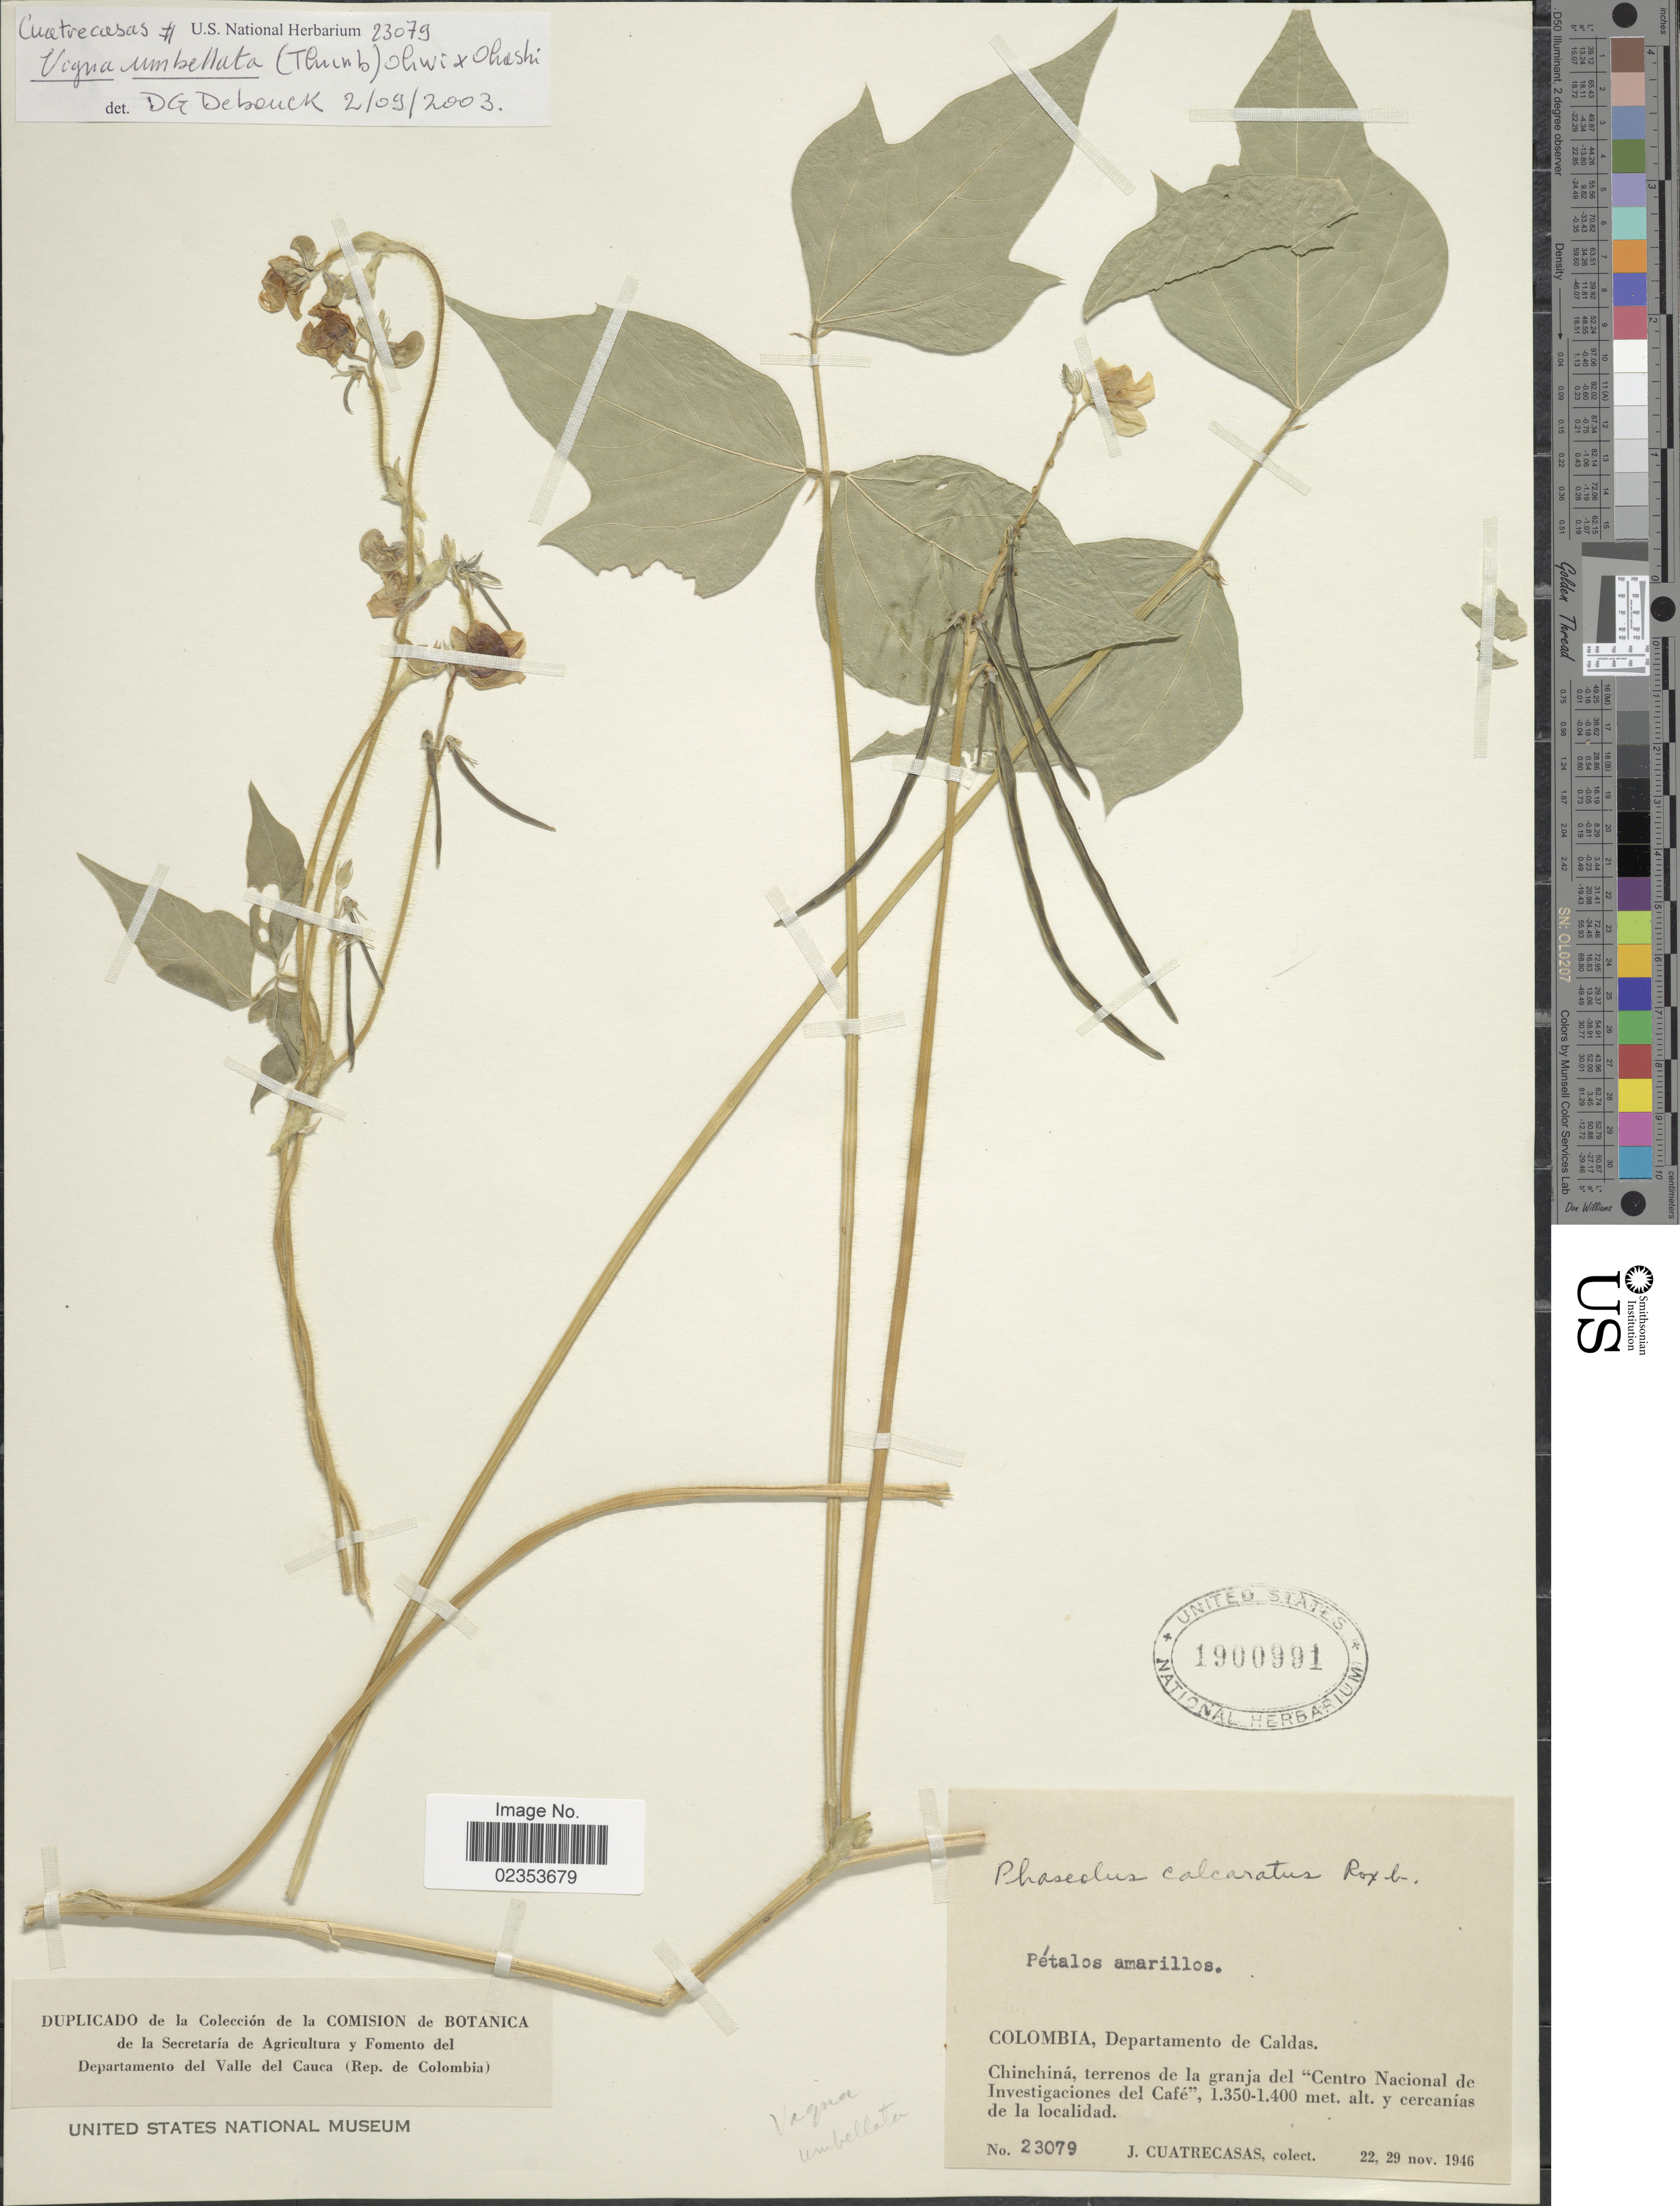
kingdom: Plantae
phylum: Tracheophyta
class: Magnoliopsida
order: Fabales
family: Fabaceae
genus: Vigna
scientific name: Vigna umbellata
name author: (Thunb.) Ohwi & H. Ohashi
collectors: J. Cuatrecasas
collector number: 23079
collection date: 1946-11-22/1946-11-29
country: Colombia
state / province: Caldas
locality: Departamento de Caldas. Chinchina, terrenos de la granja del "Centro Nacional de Investigaciones del Cafe", y cercanias de la localidad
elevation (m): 1350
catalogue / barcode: US 1900991